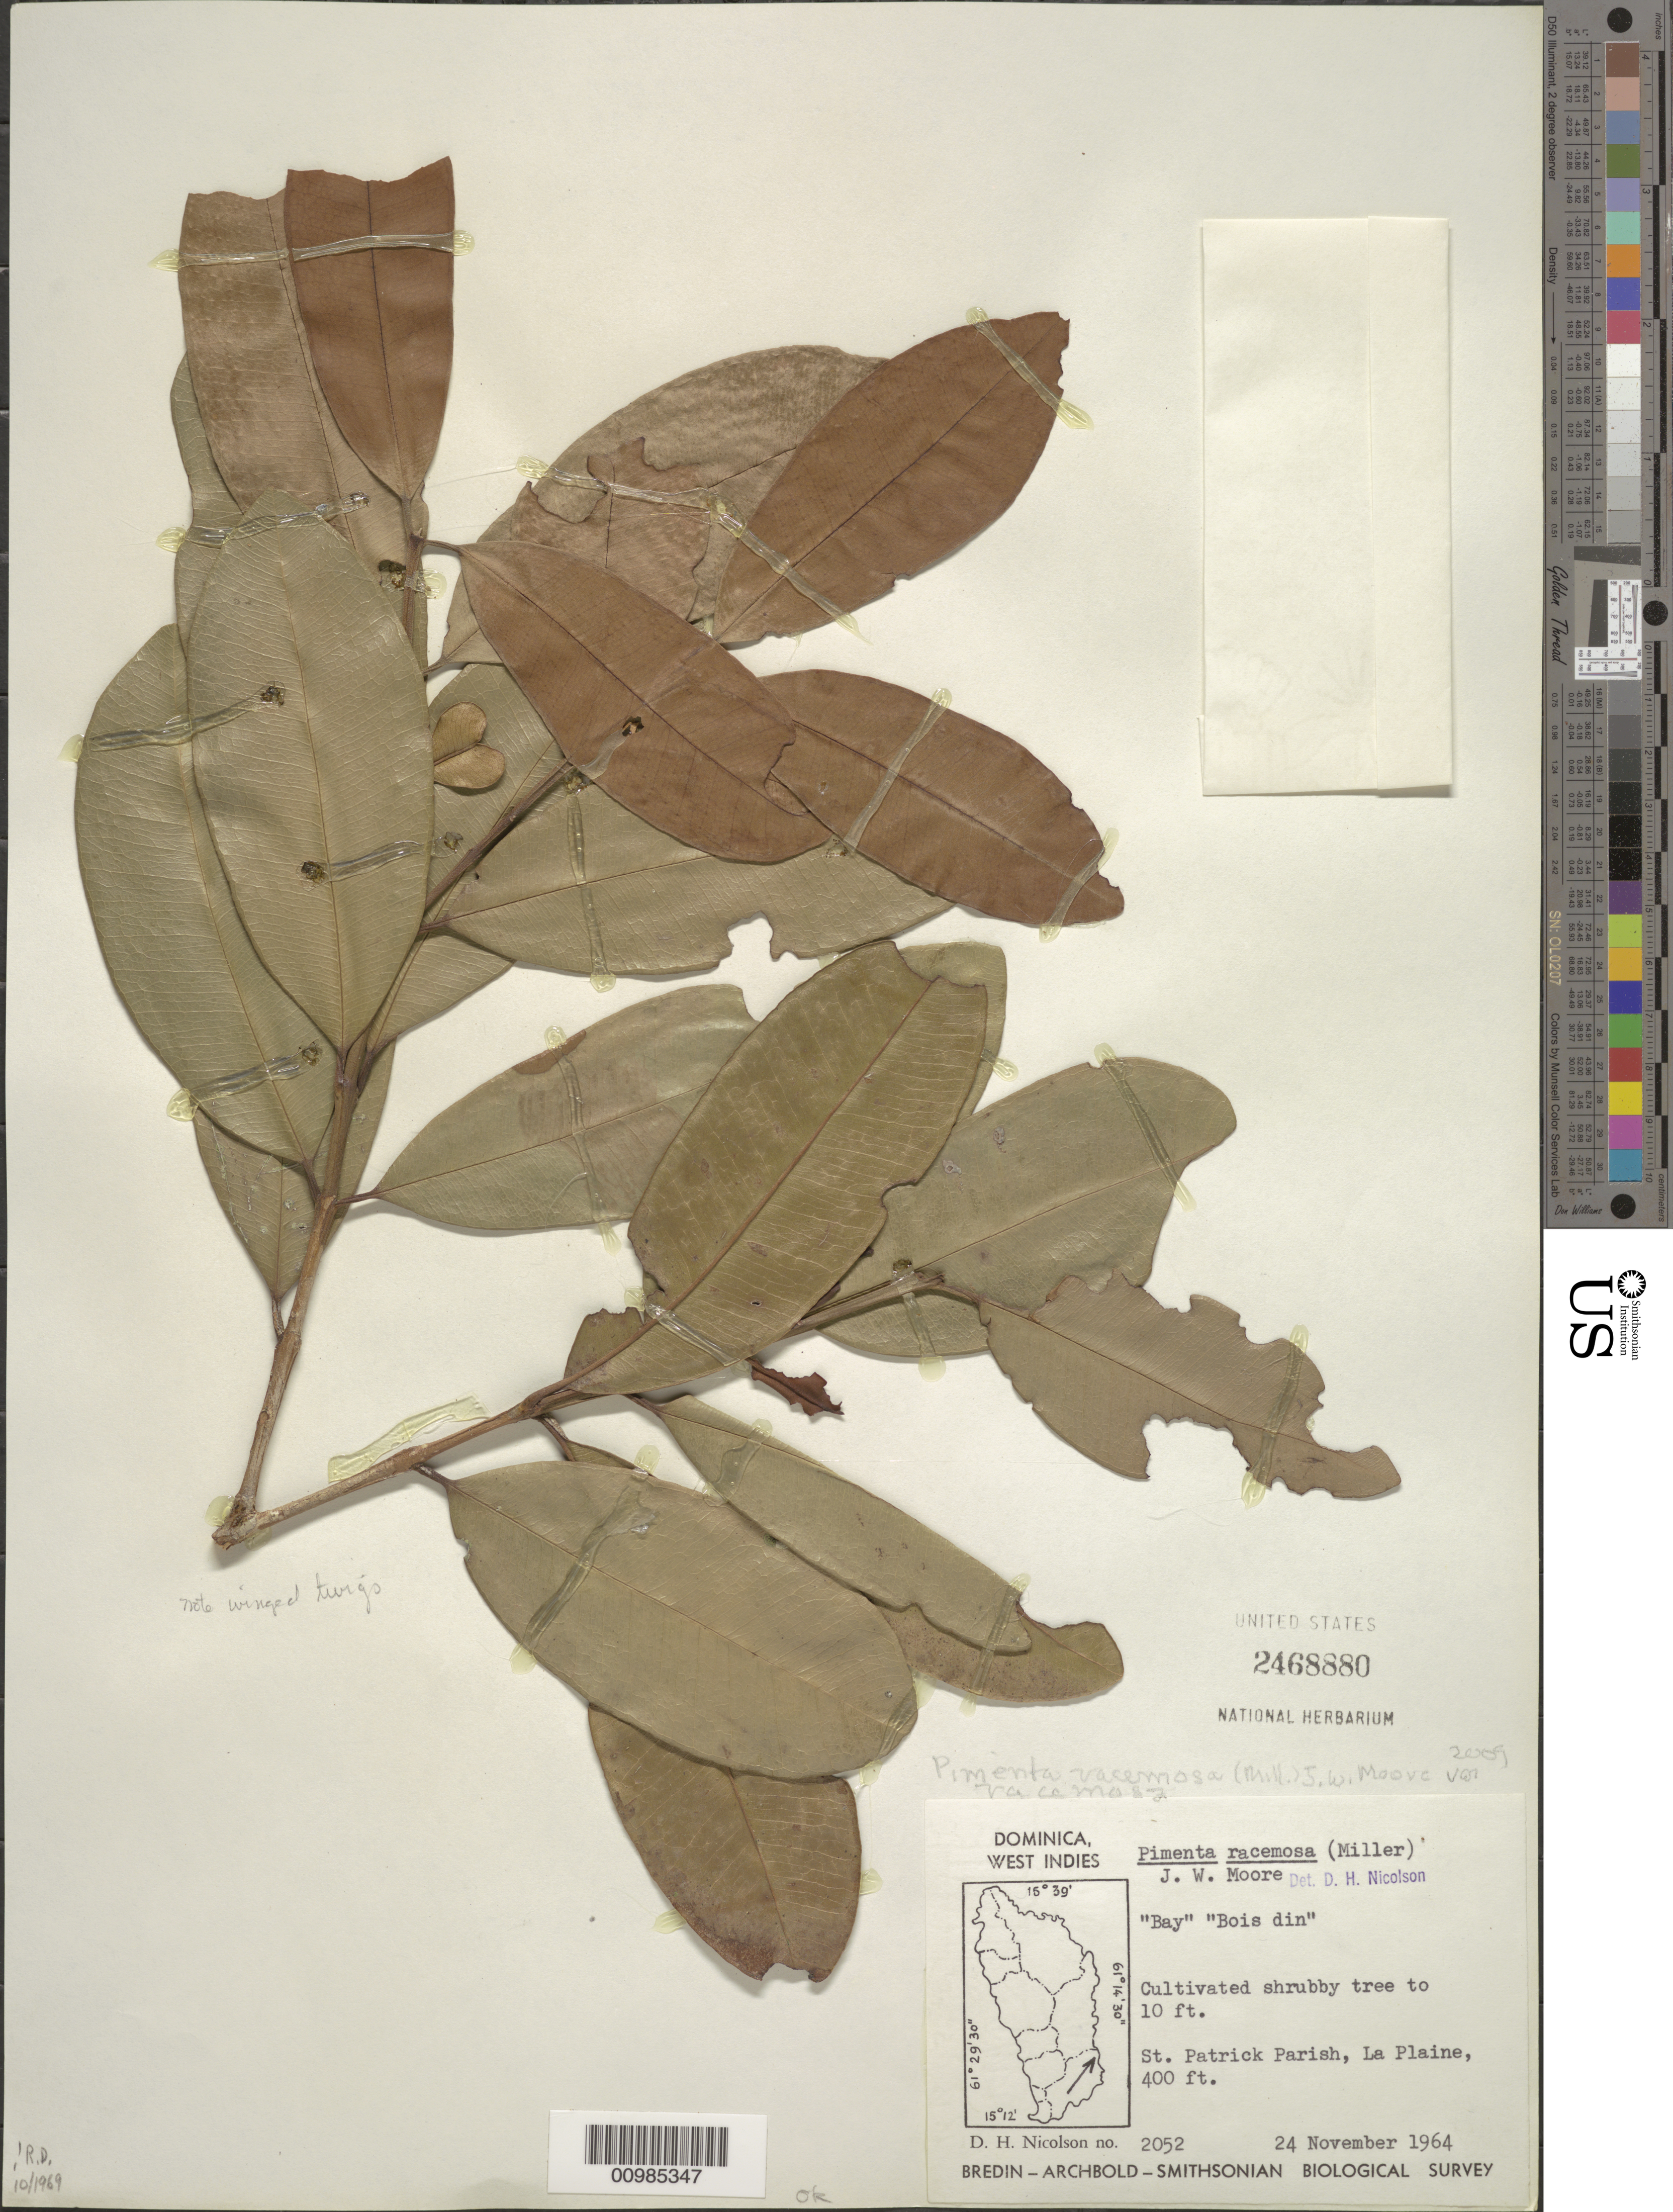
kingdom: Plantae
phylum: Tracheophyta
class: Magnoliopsida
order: Myrtales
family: Myrtaceae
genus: Pimenta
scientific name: Pimenta racemosa var. racemosa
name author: (Mill.) J.W. Moore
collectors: D. H. Nicolson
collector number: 2052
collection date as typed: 24 Nov 1964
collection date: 1964-11-24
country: Dominica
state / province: St. Patrick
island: Dominica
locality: La Plaine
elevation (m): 122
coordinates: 0 N, 0 E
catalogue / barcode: US 2468880